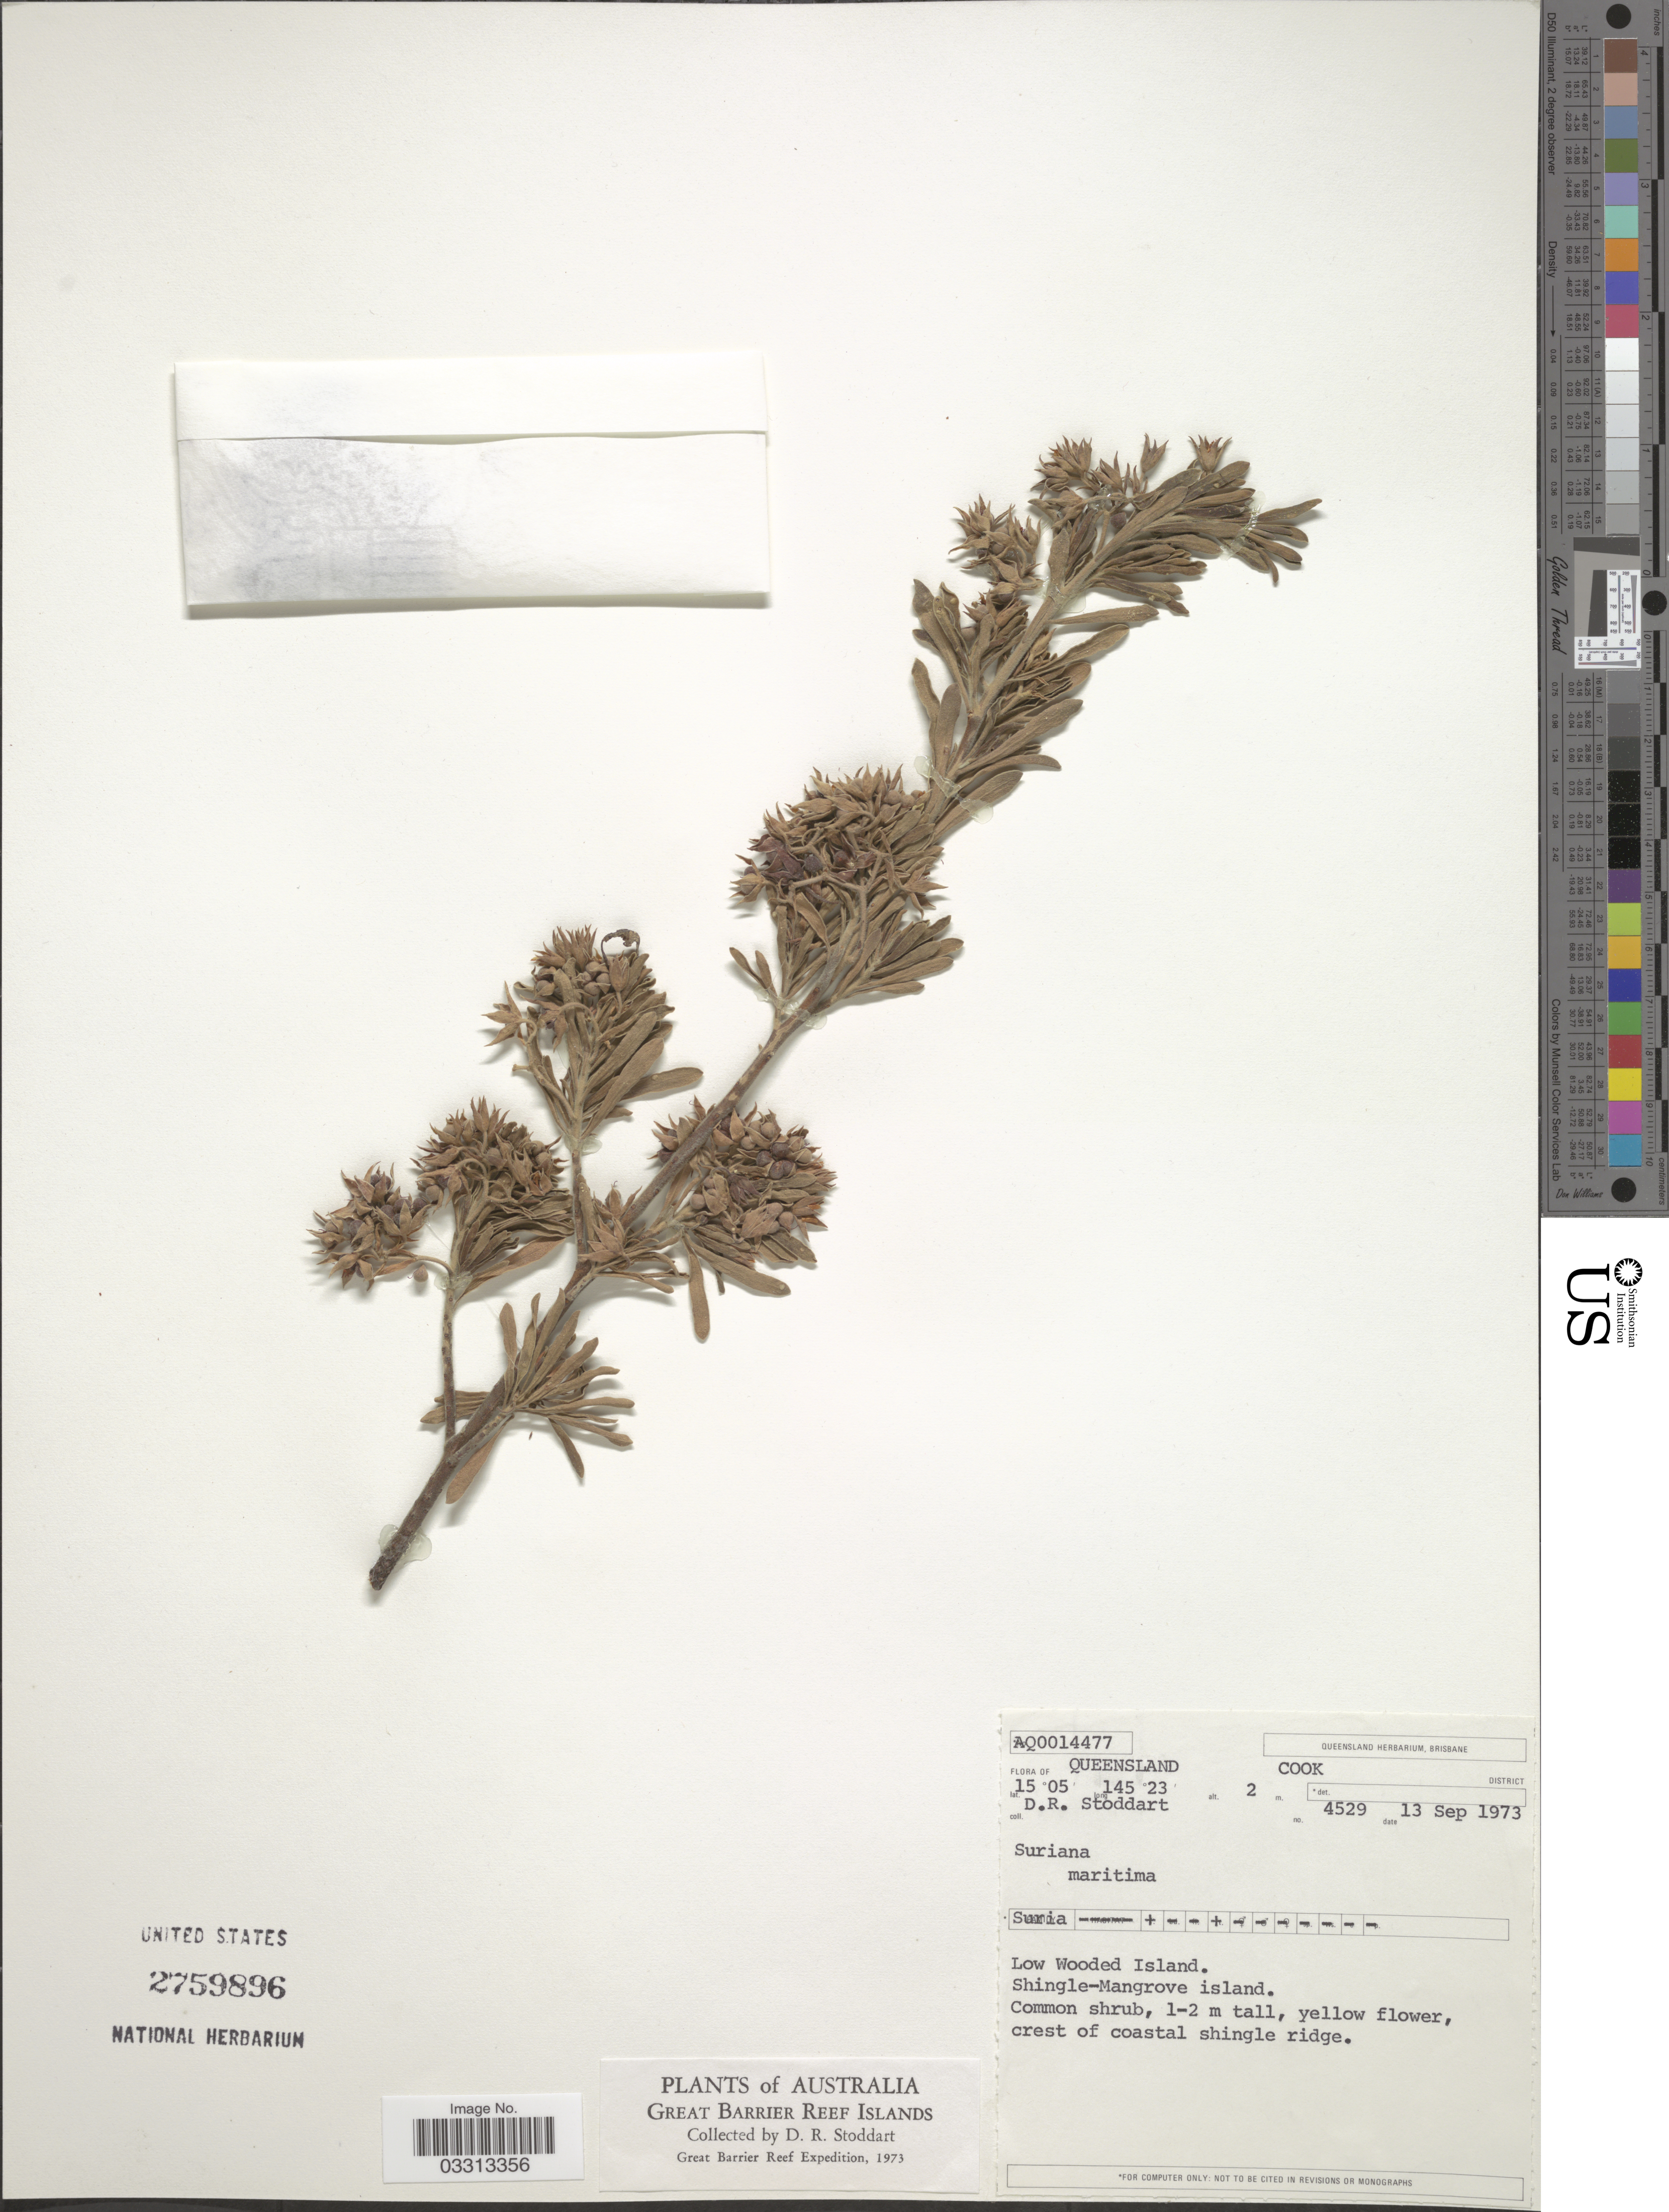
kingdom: Plantae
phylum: Tracheophyta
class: Magnoliopsida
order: Fabales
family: Surianaceae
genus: Suriana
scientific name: Suriana maritima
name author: L.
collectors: D. R. Stoddart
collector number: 4529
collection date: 1973-09-13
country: Australia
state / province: Queensland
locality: Cook District. Low Wooded Island. Great Barrier Reef Islands. Great Barrier Reef.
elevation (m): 2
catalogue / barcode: US 2759896